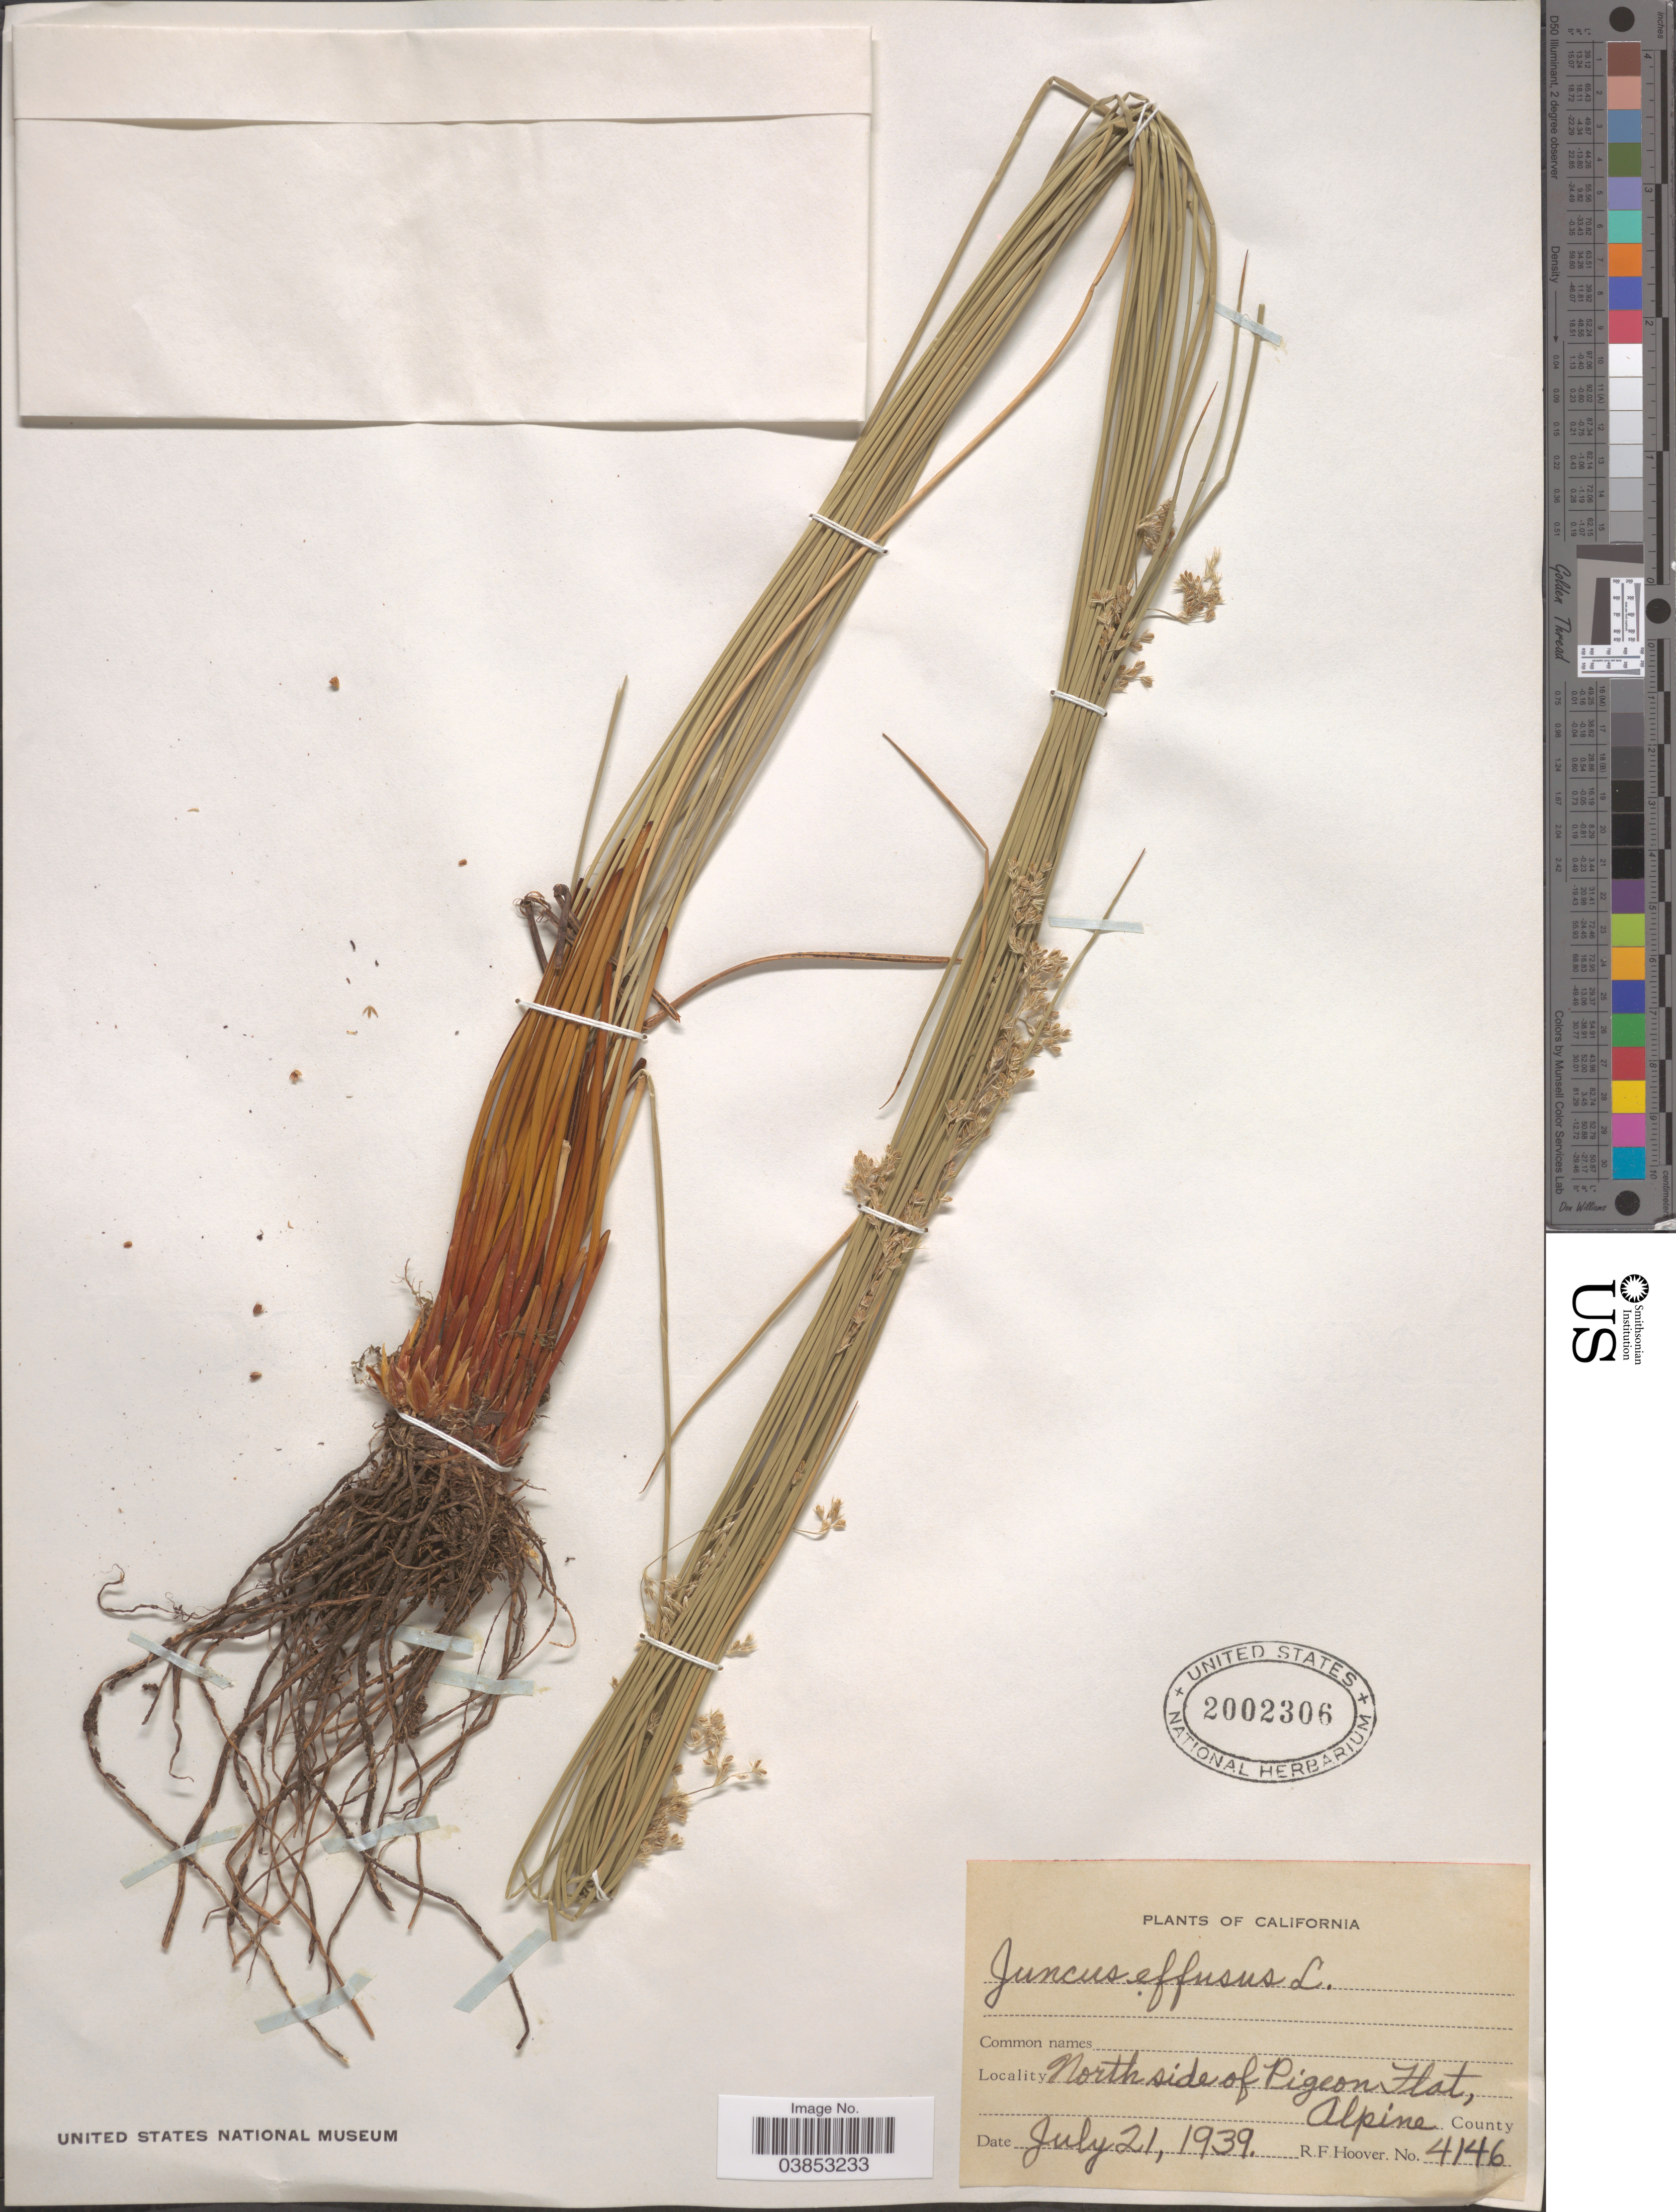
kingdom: Plantae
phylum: Tracheophyta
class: Liliopsida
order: Poales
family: Juncaceae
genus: Juncus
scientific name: Juncus effusus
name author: L.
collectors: R. F. Hoover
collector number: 4146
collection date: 1939-07-21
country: United States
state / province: California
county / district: Alpine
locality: North side of Pigeon Flat, Alpine County.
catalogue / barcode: US 2002306